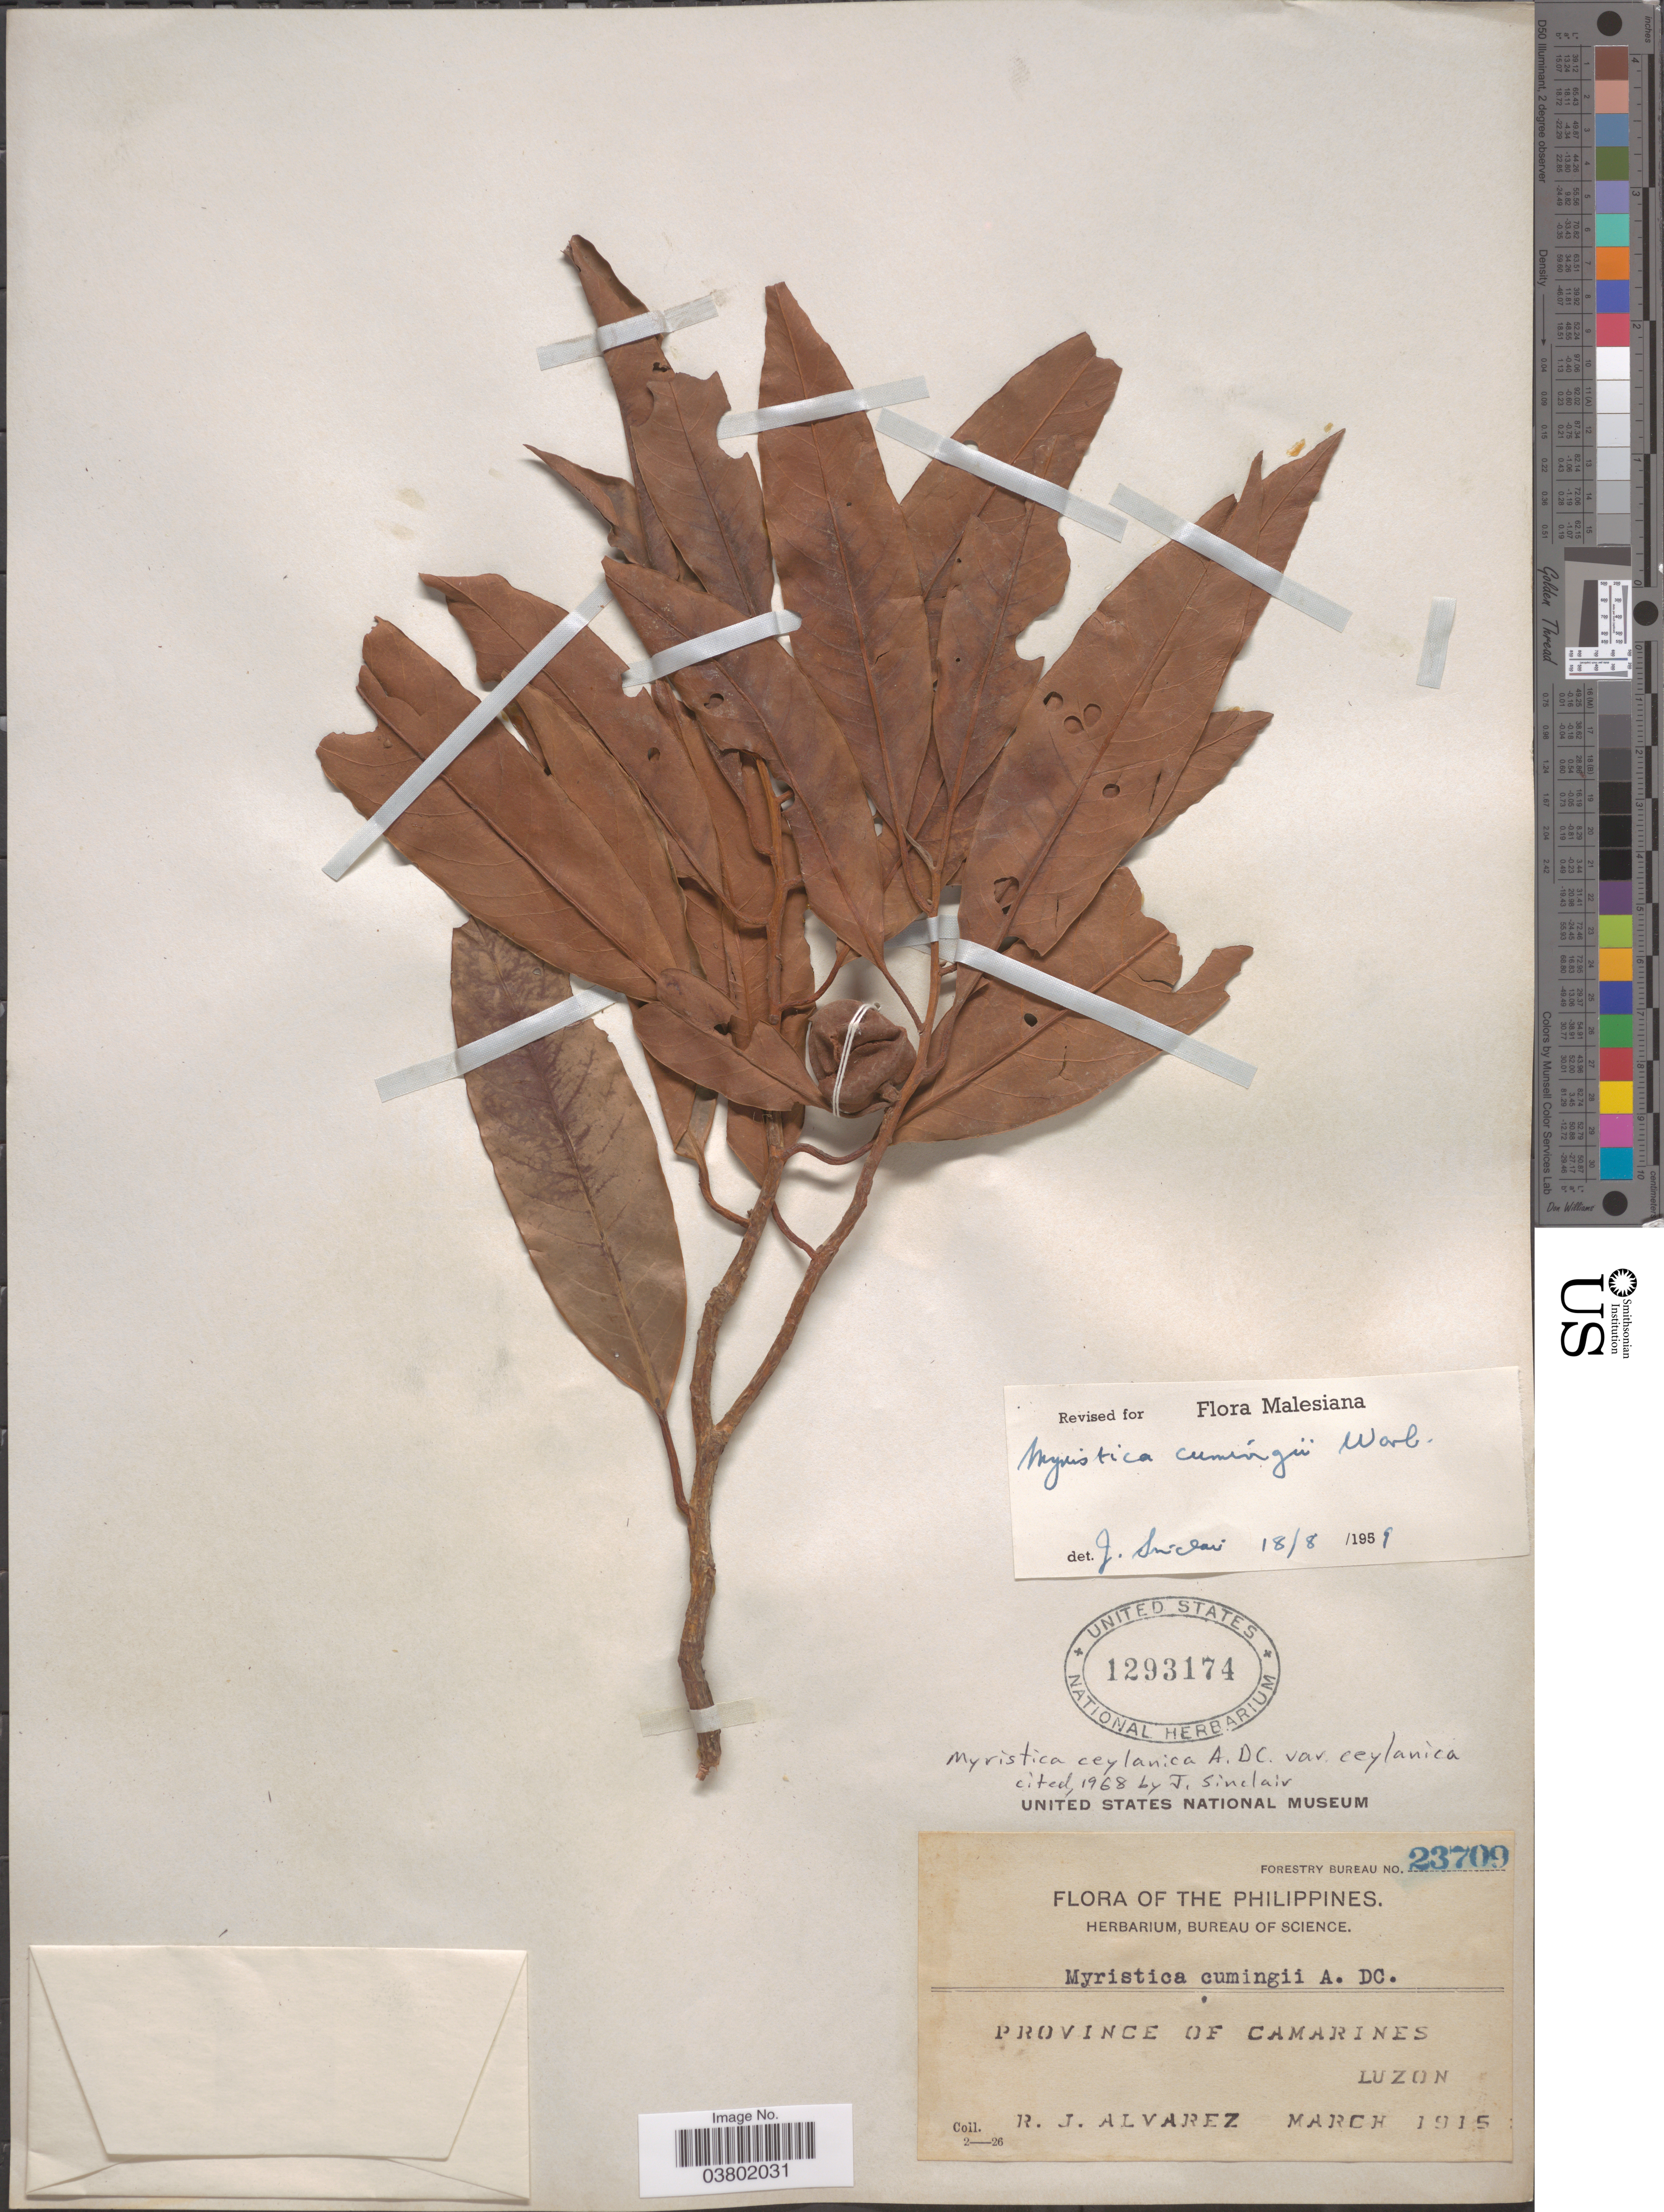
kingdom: Plantae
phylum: Tracheophyta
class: Magnoliopsida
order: Magnoliales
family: Myristicaceae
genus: Myristica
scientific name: Myristica ceylanica var. ceylanica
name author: A. DC.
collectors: R. Alvarez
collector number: Forestry Bureau 23709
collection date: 1915-03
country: Philippines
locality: Province of Camarines. Luzon.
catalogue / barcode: US 1293174